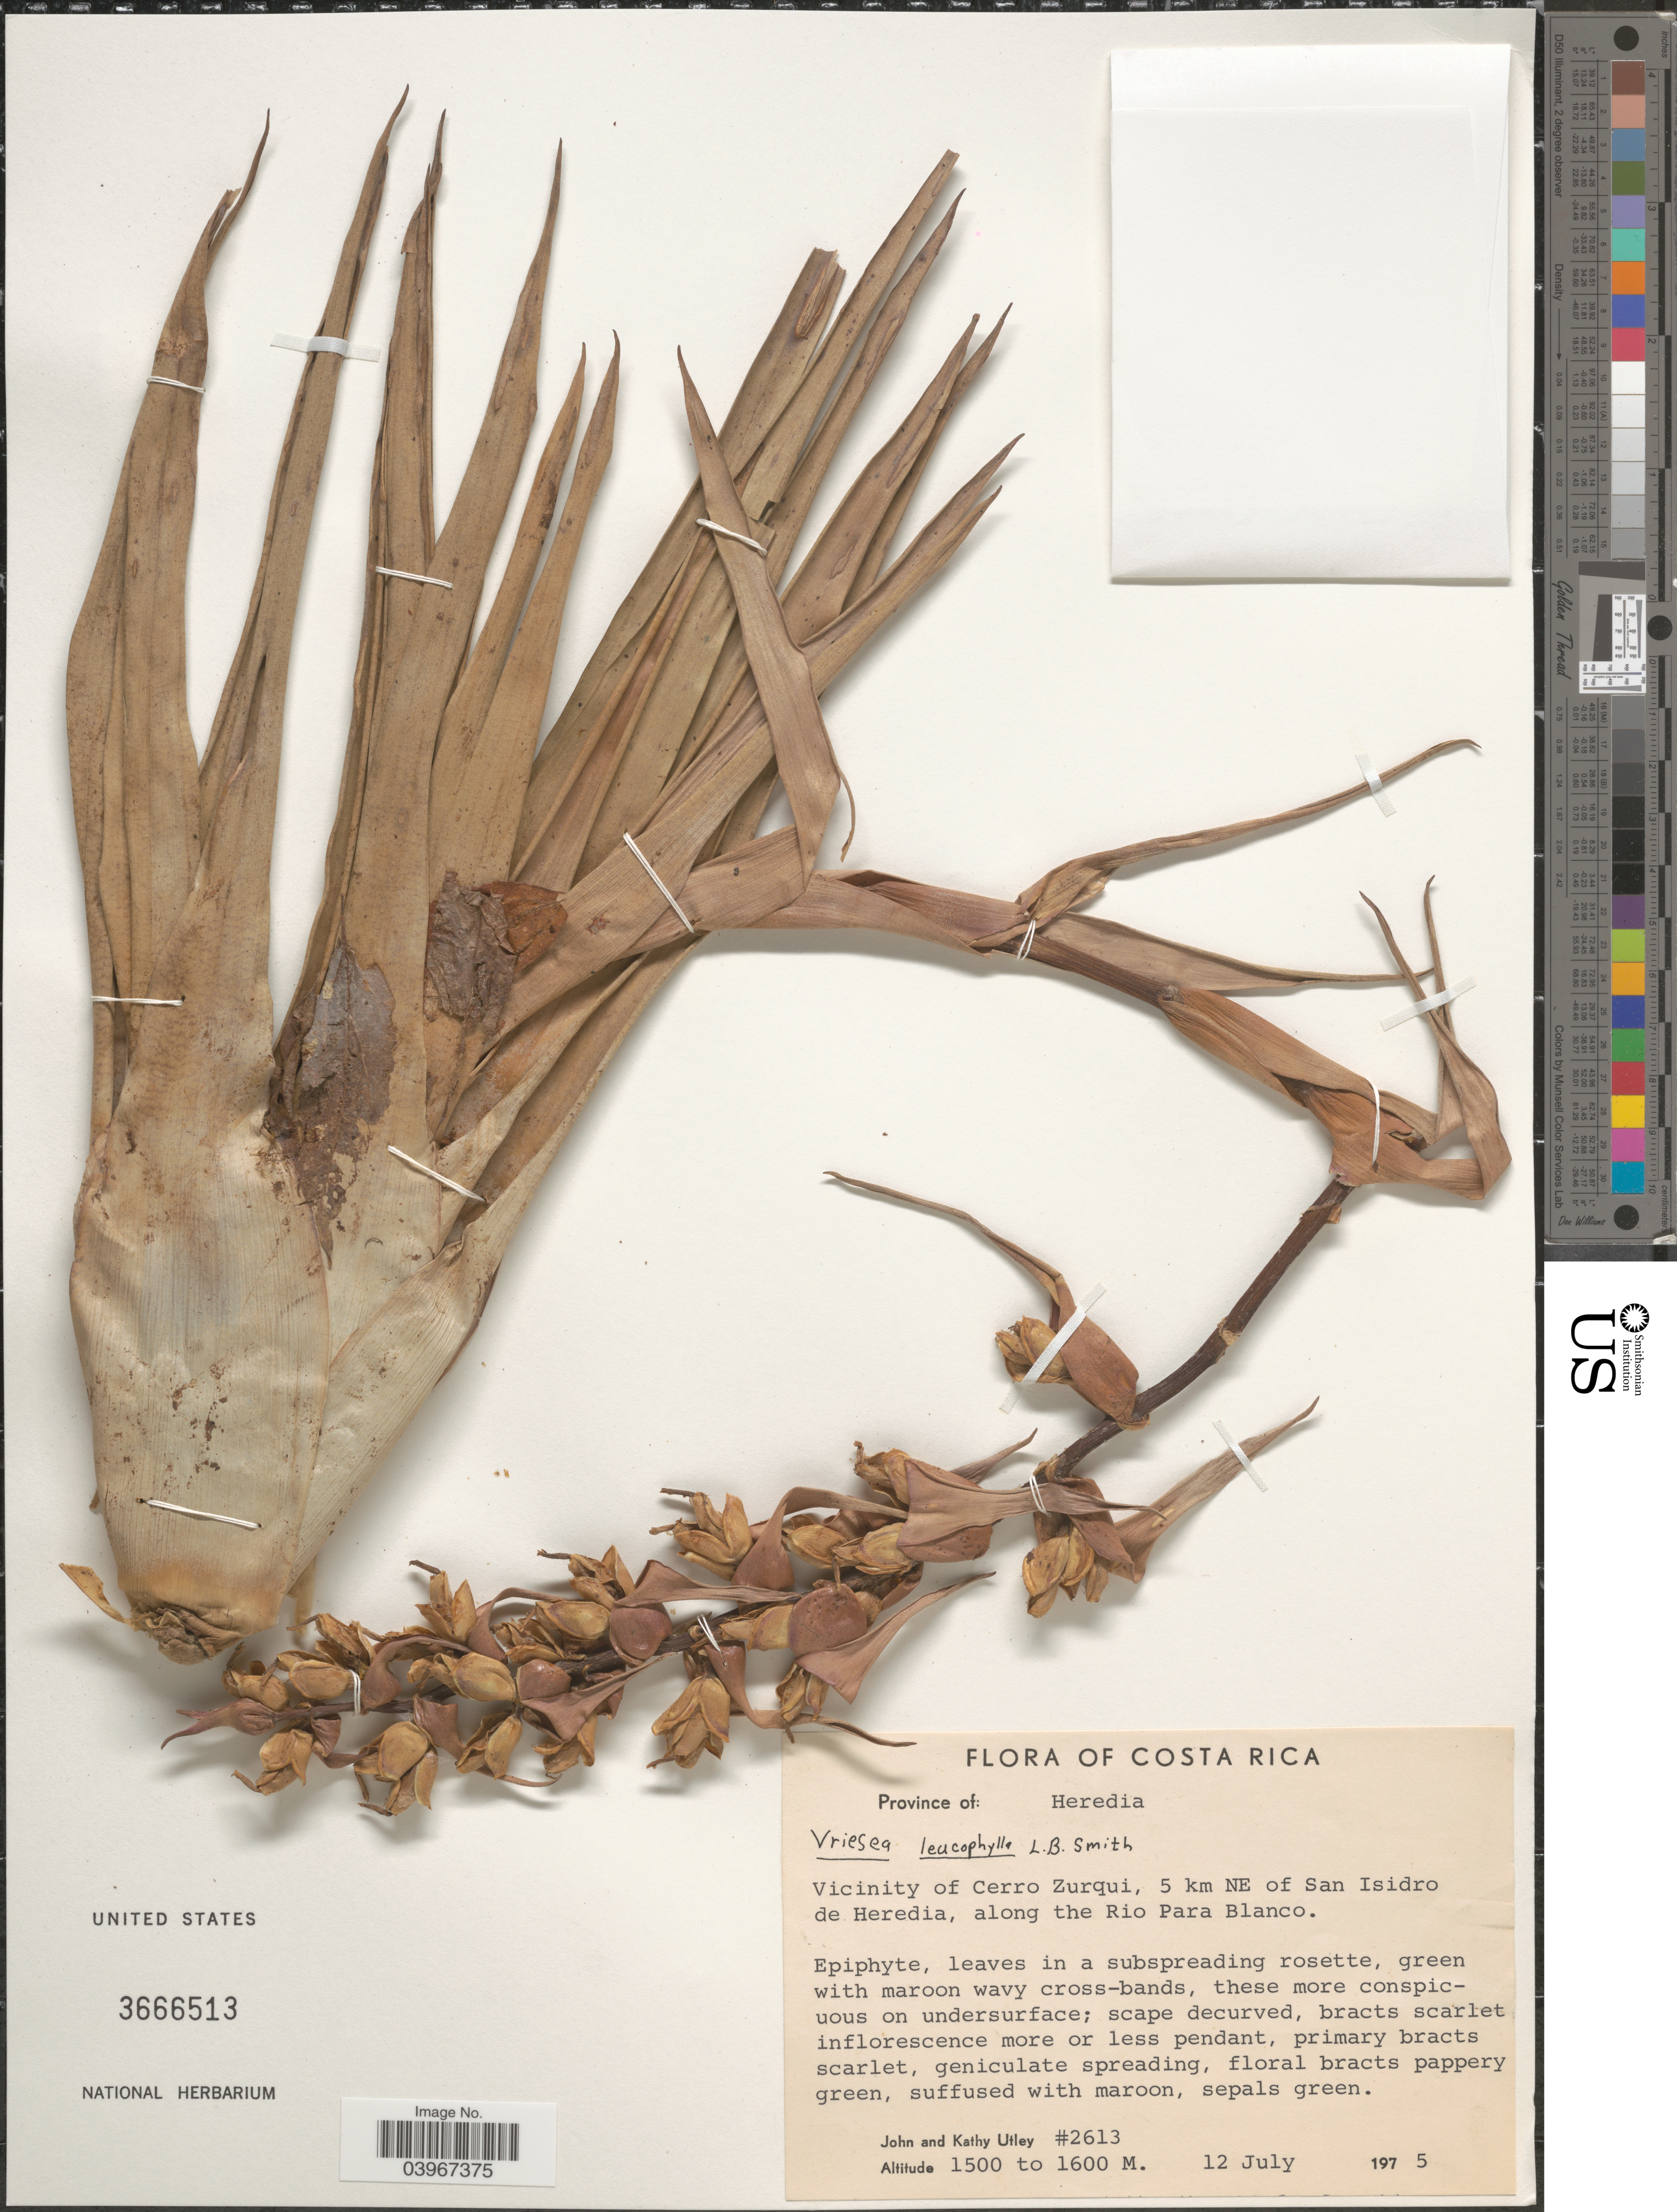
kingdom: Plantae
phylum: Tracheophyta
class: Liliopsida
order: Poales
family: Bromeliaceae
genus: Werauhia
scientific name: Werauhia leucophylla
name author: (L.B. Sm.) J.R. Grant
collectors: J. F. Utley & K. Burt-Utley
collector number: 2613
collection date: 1975-07-12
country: Costa Rica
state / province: Heredia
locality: Vicinity of Cerro Zurqui, 5 km NE of San Isidro de Heredia, along the Rio Para Blanco.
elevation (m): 1500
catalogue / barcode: US 3666513